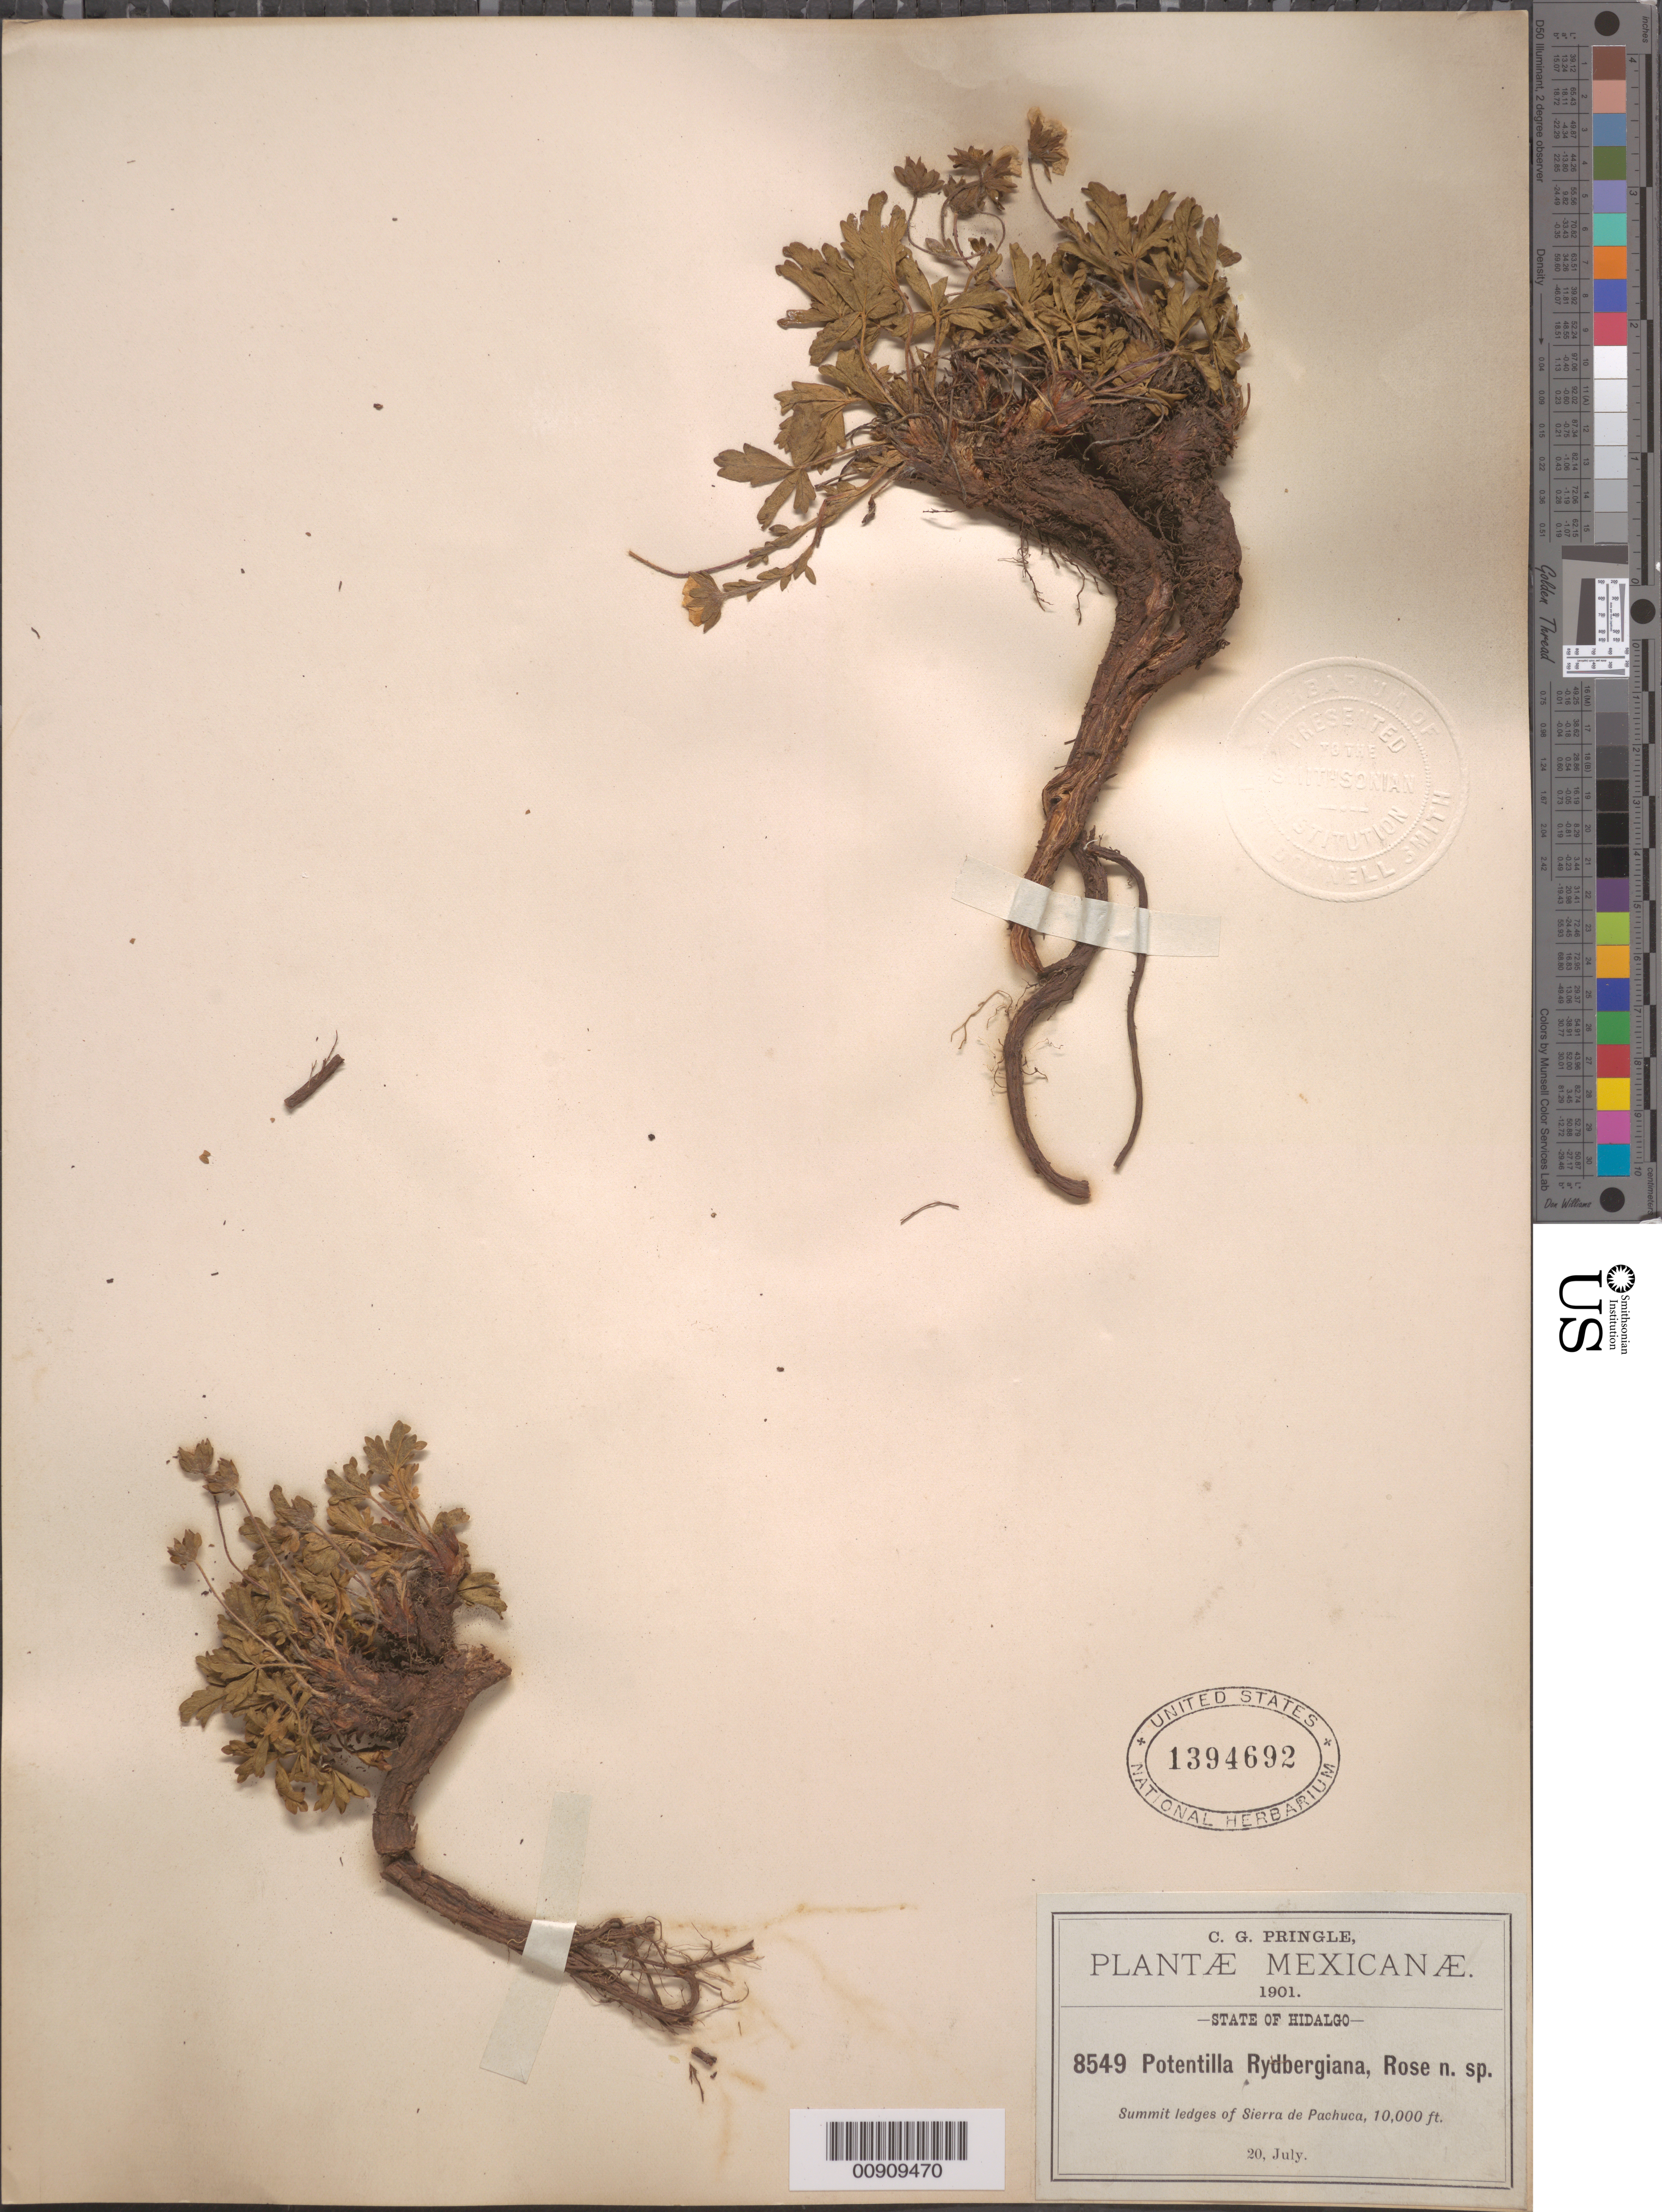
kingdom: Plantae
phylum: Tracheophyta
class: Magnoliopsida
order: Rosales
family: Rosaceae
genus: Potentilla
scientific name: Potentilla rydbergiana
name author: Rose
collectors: C. G. Pringle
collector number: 8549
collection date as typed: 20 Jul 1901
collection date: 1901-07-20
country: Mexico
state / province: Hidalgo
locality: Sierra de Pachuca, State of Hidalgo.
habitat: Summit ledges of Sierra.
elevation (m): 3048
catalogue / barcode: US 1394692